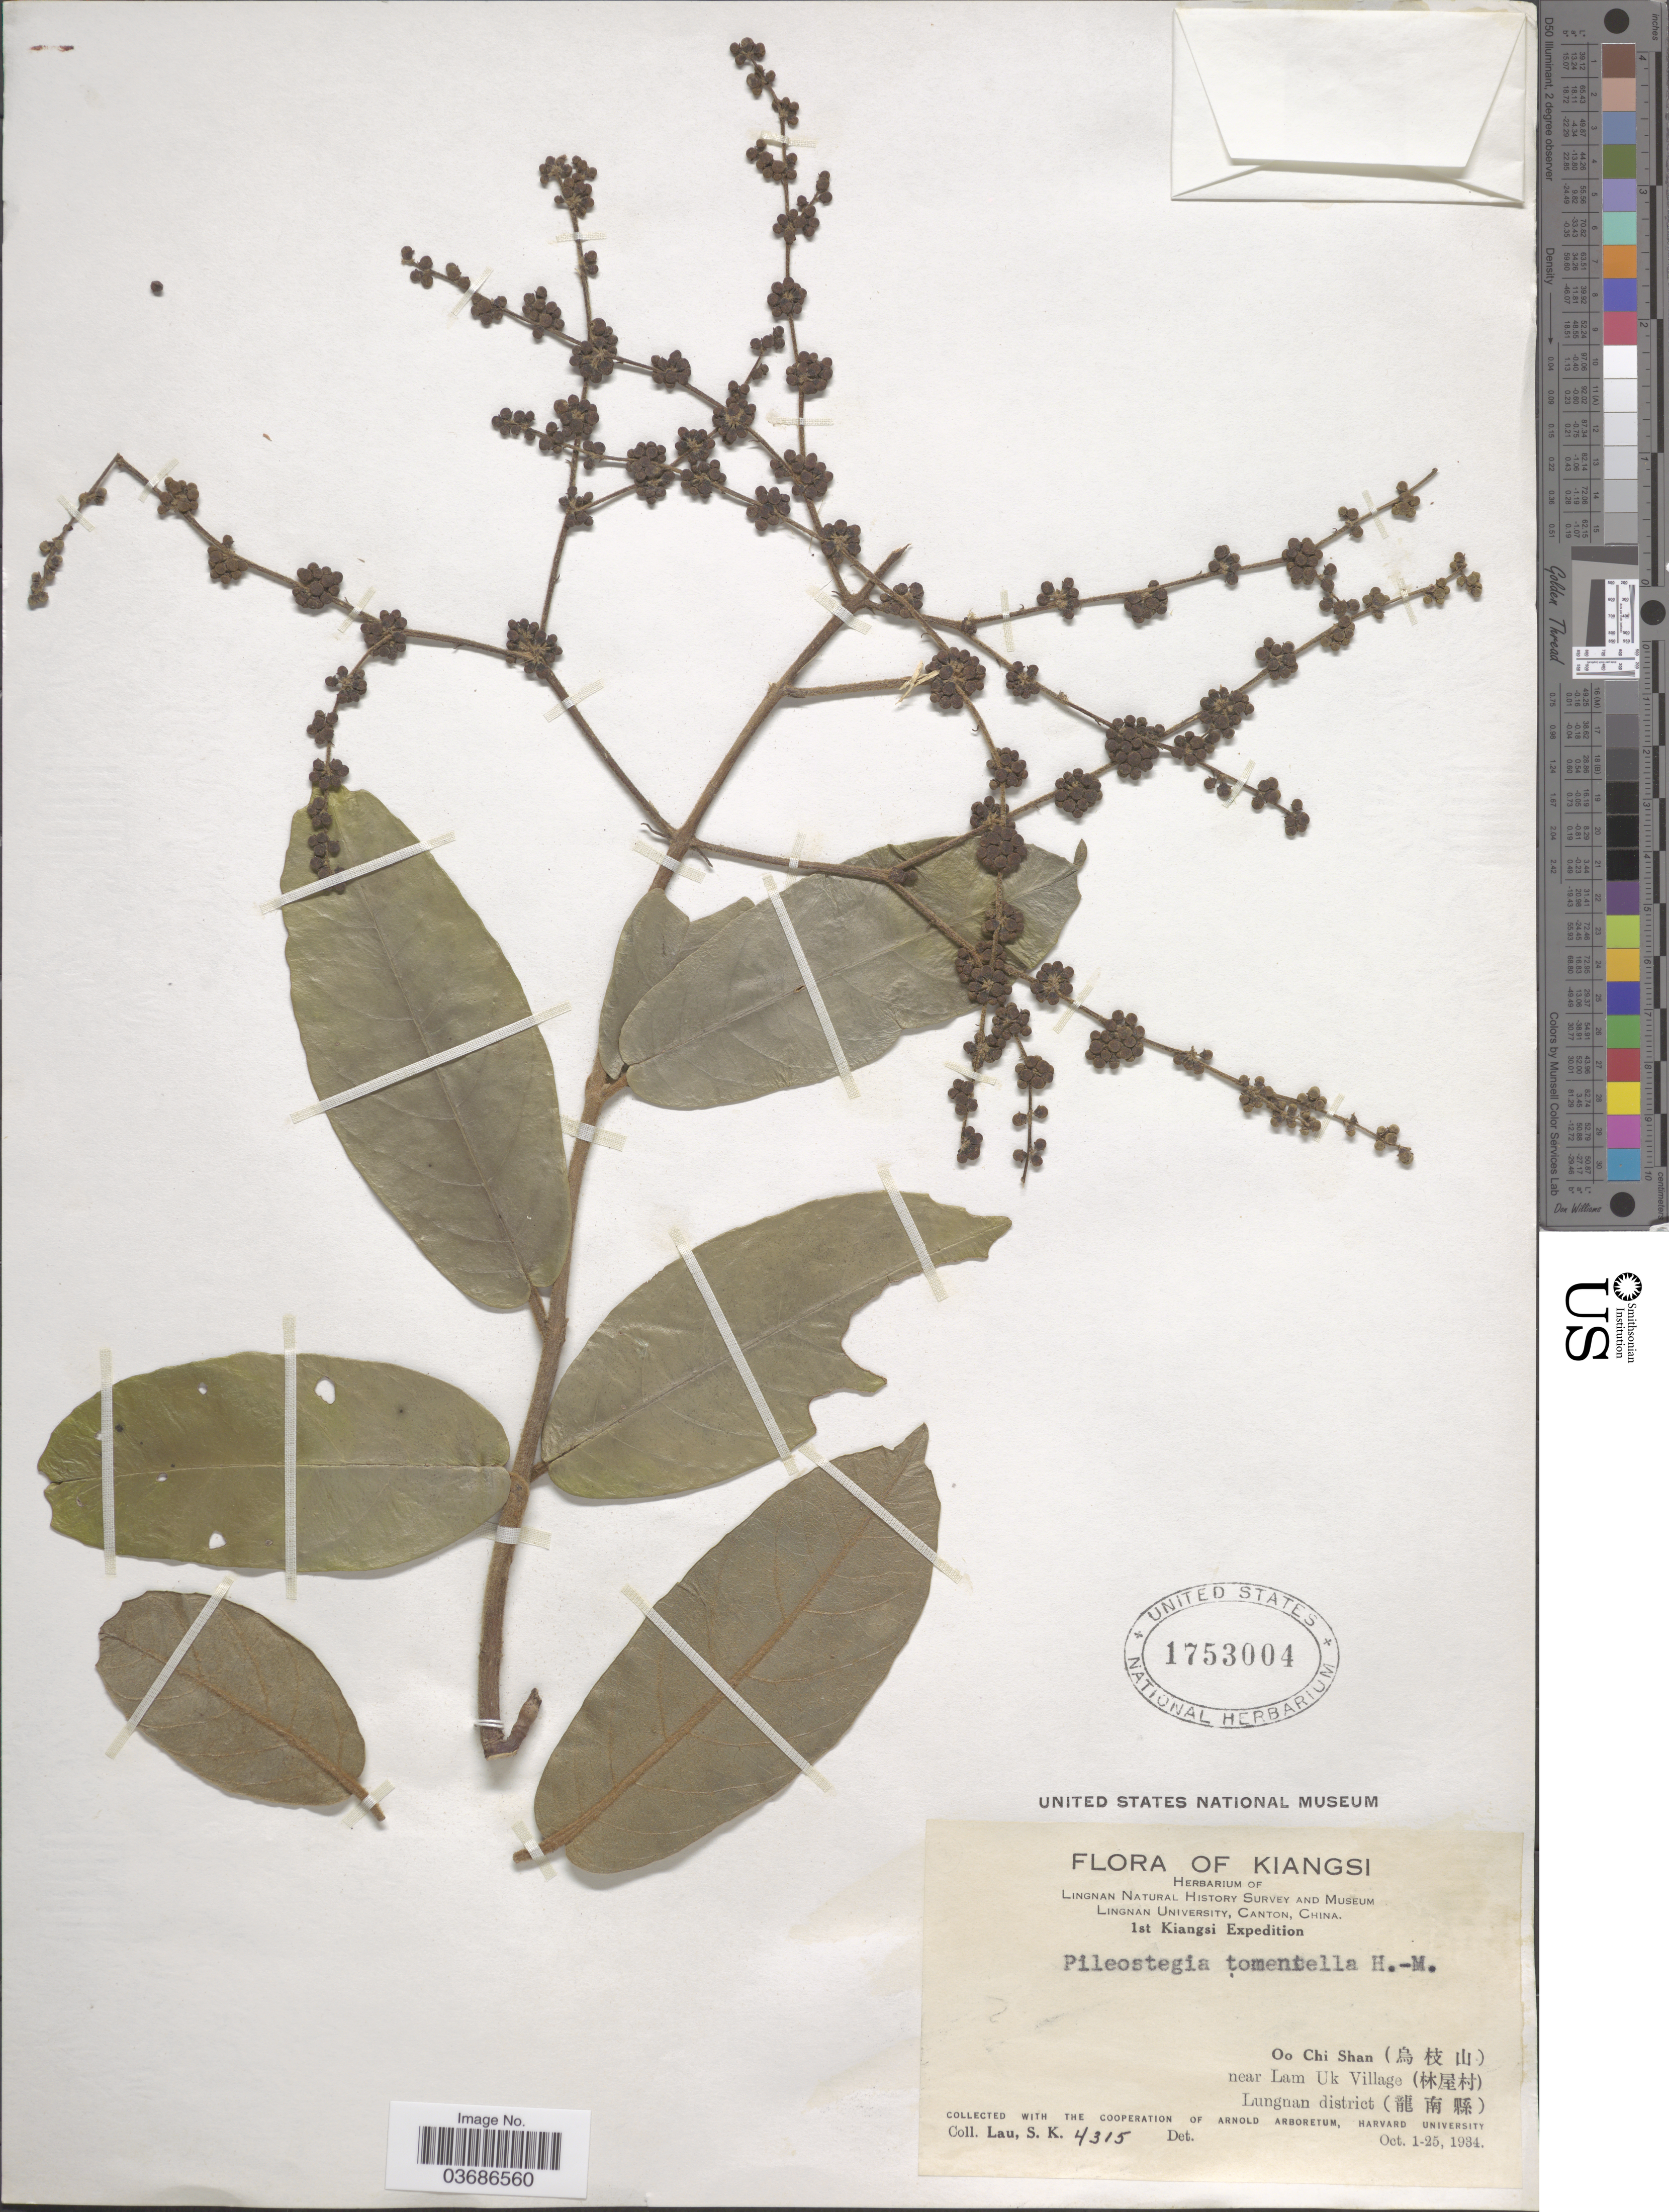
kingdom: Plantae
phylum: Tracheophyta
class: Magnoliopsida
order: Cornales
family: Hydrangeaceae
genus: Hydrangea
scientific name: Hydrangea tomentella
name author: (Hand.-Mazz.) Y. De Smet & C. Granados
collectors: S. K. Lau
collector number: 4315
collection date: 1934-10-01/1934-10-25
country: China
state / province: Jiangxi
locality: Kiangsi. Lingnan Natural History Survey and Museum. 1st Kiangsi Expedition. Oo Chi Shan (X) near Lam Uk Village (X). Lungnan district (X).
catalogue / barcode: US 1753004